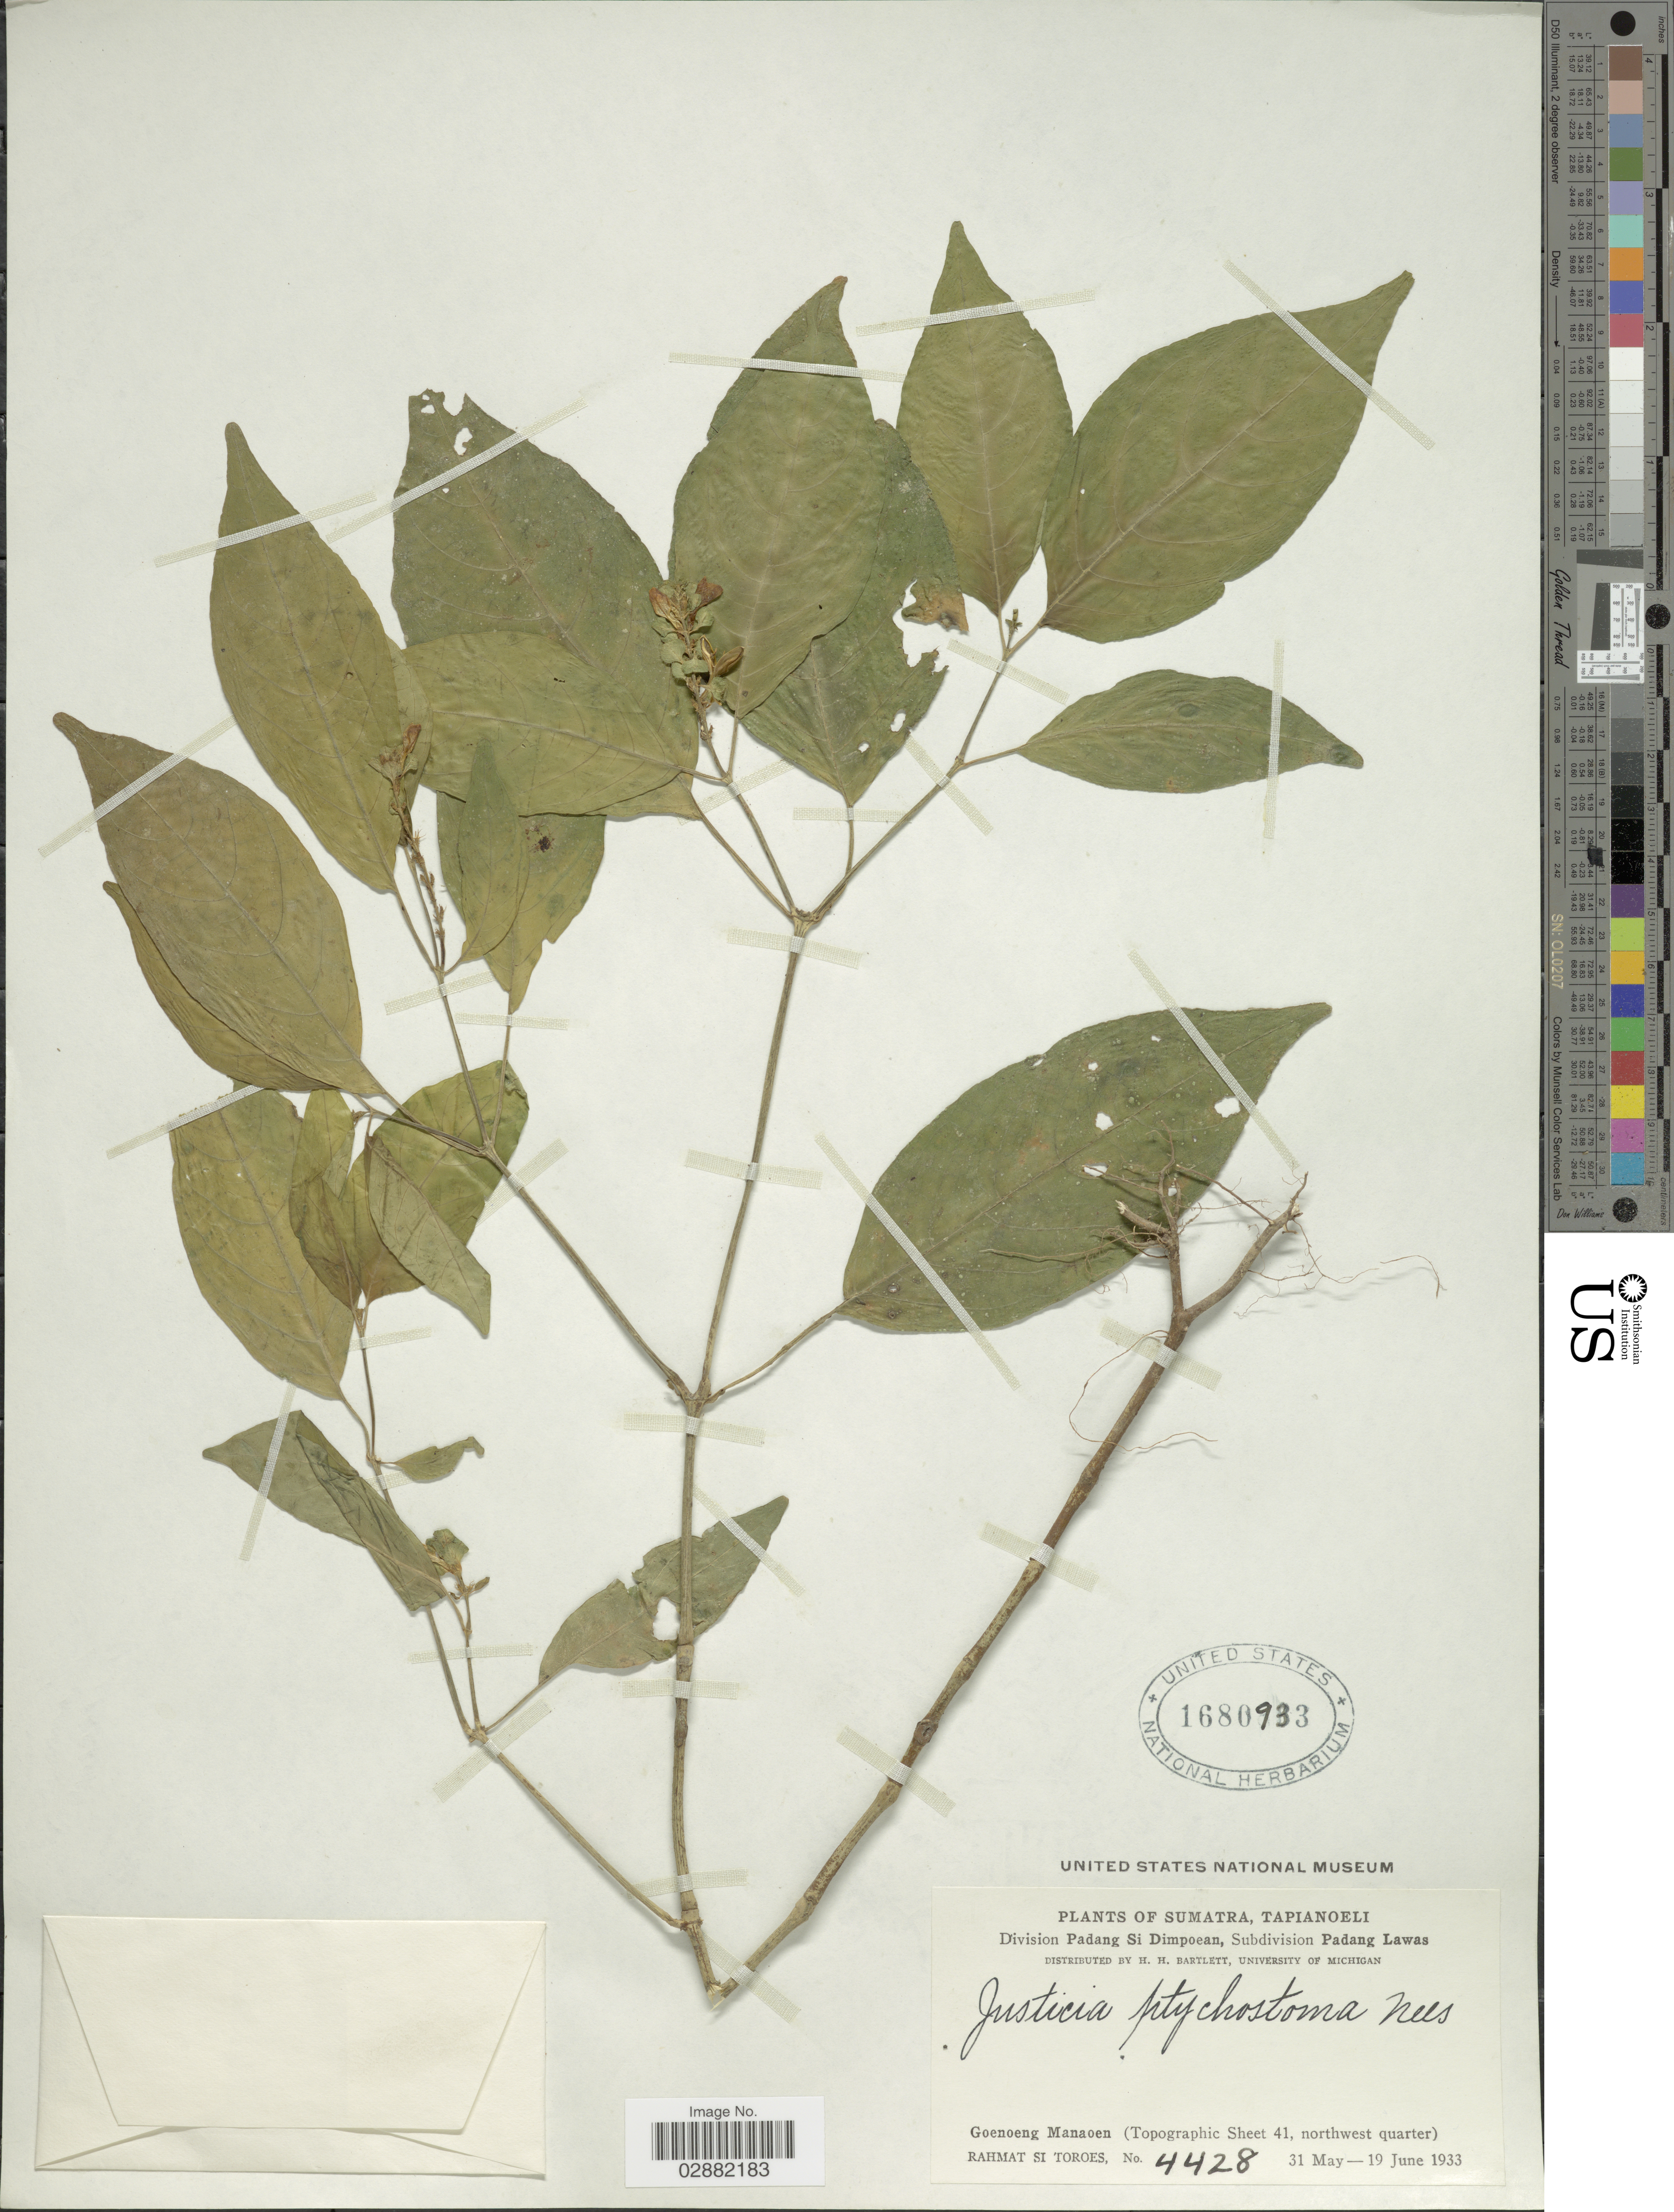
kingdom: Plantae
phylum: Tracheophyta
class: Magnoliopsida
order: Lamiales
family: Acanthaceae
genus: Justicia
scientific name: Justicia ptychostoma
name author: Wall.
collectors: Rahmat Si Boeea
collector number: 4428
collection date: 1933-05-31/1933-06-19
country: Indonesia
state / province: Sumatra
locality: Sumatra, Tapianoeli. Division Padang Si Dimpoean, Subdivision Padang Lawas. Goenoeng Manaoen (Topographic Sheet 41, northwest quarter)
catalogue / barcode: US 1680933